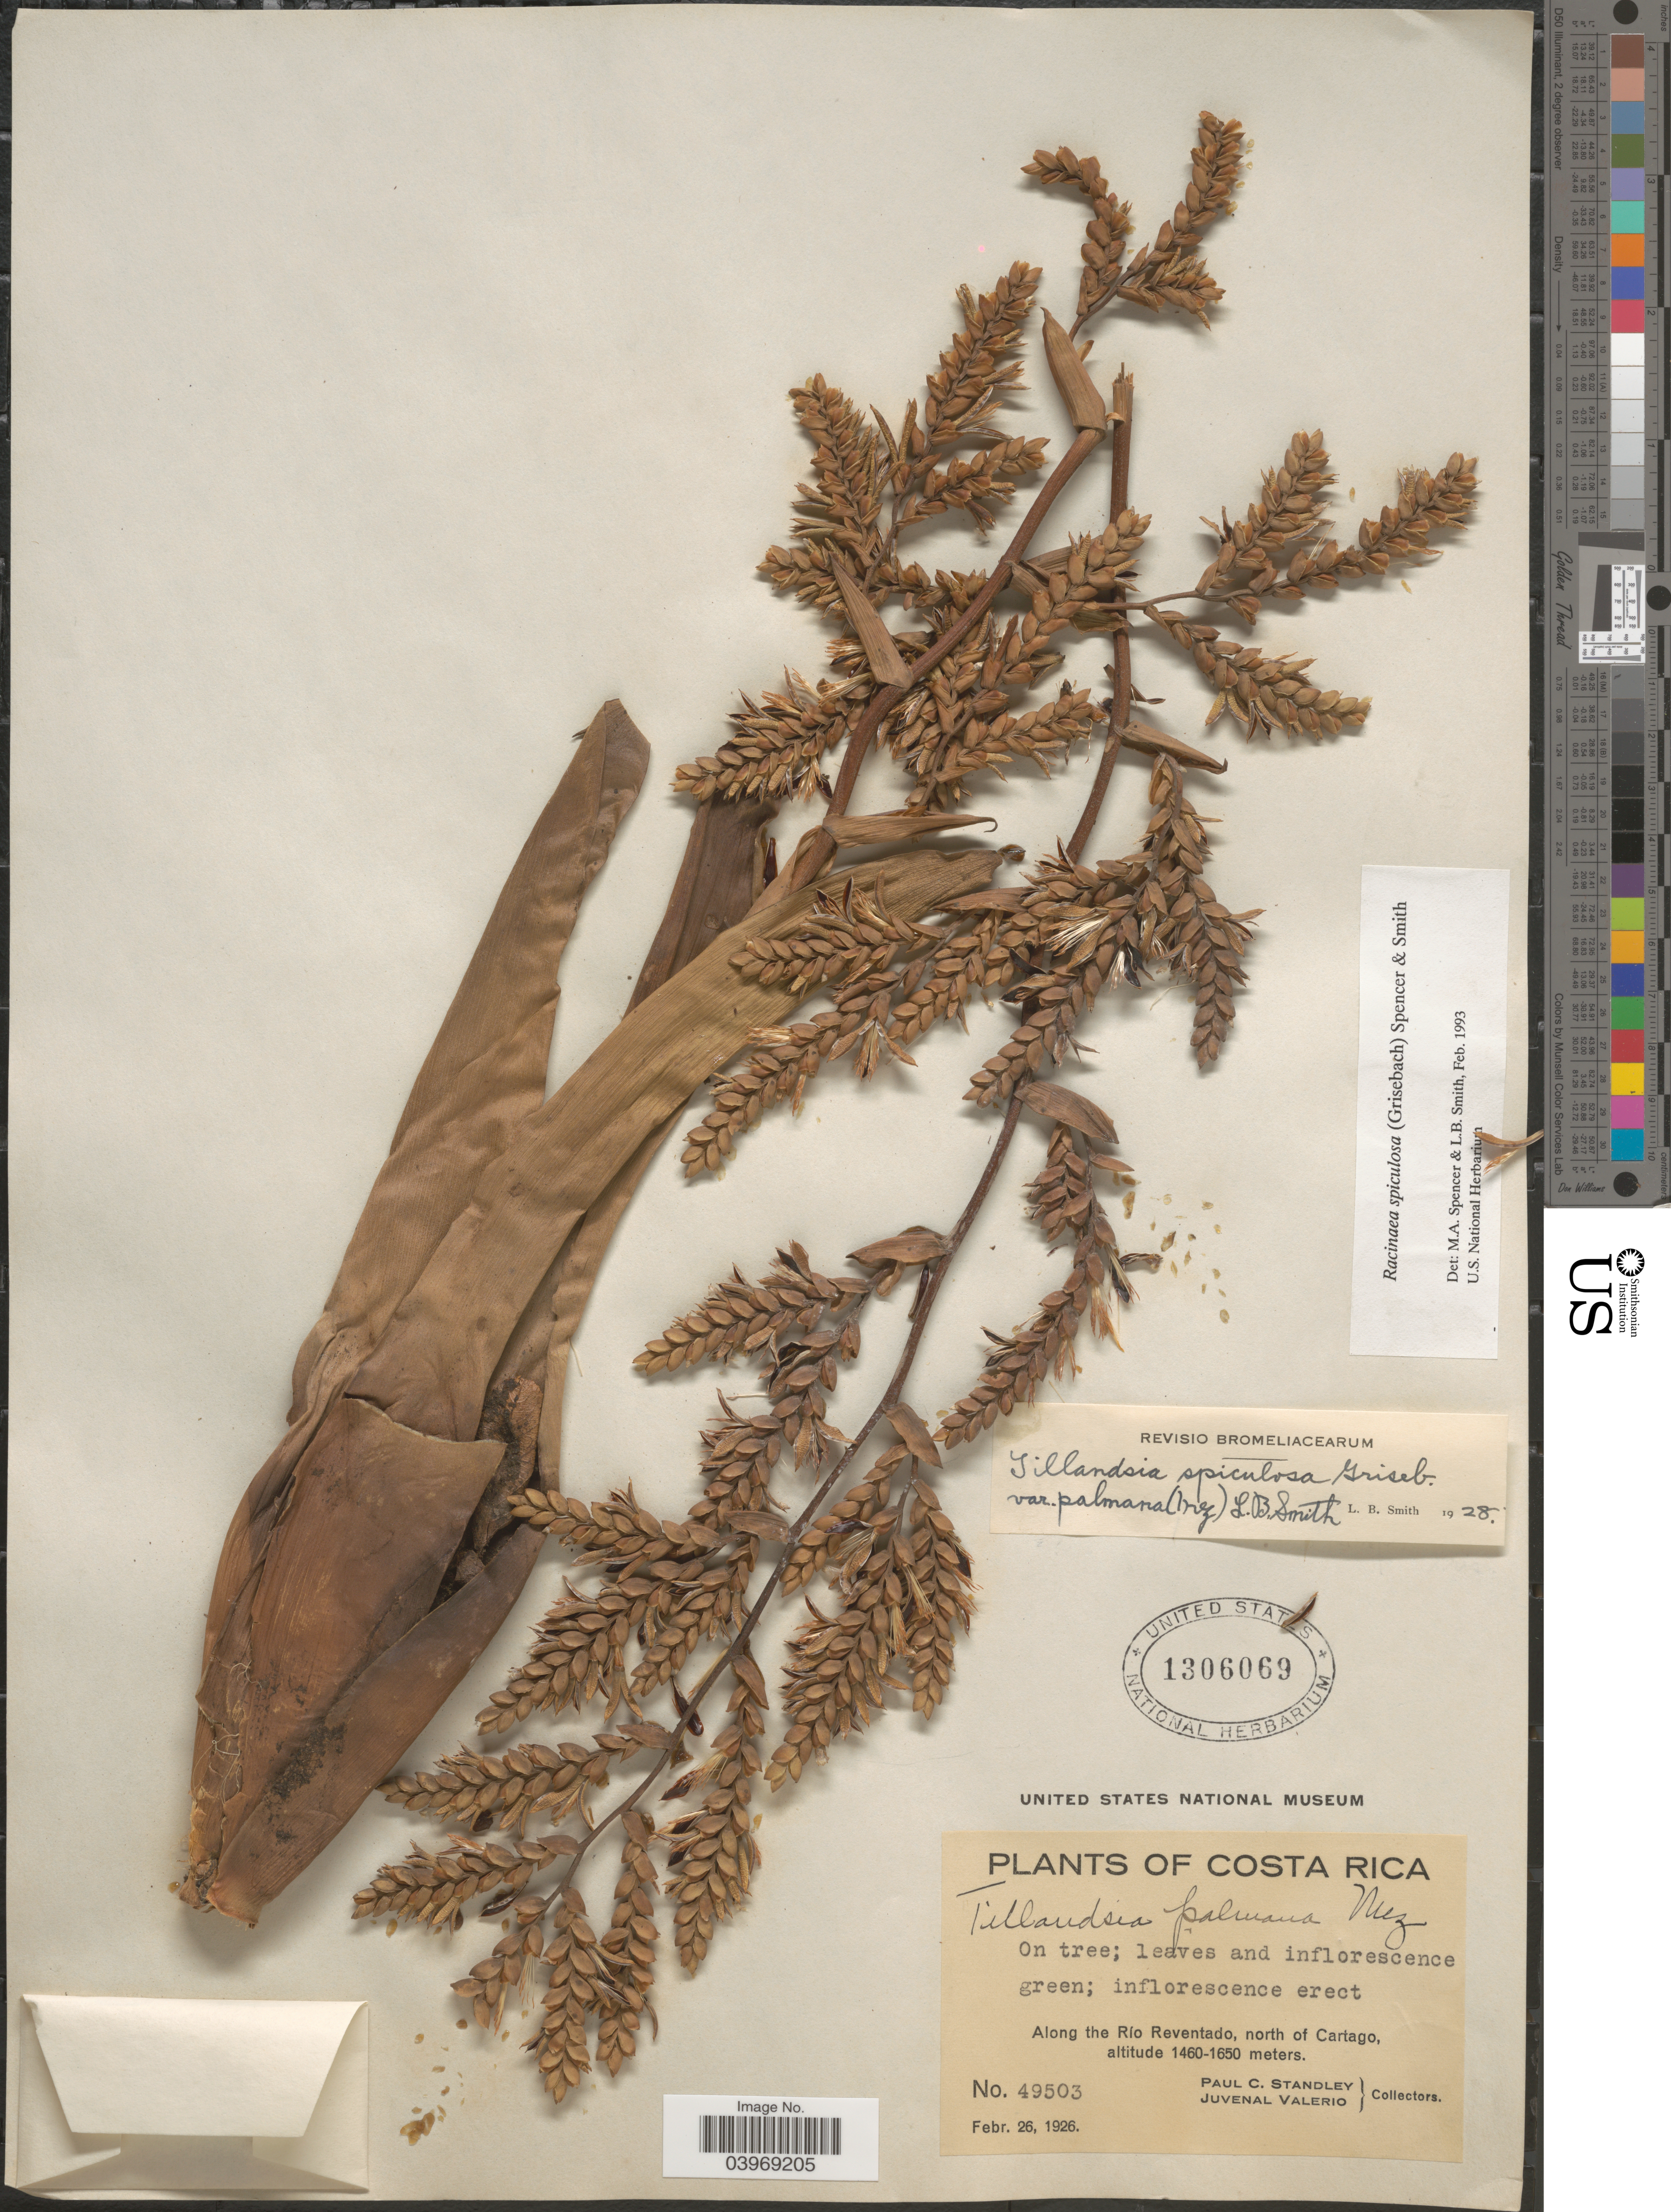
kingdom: Plantae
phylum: Tracheophyta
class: Liliopsida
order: Poales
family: Bromeliaceae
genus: Racinaea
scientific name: Racinaea spiculosa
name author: (Griseb.) M.A. Spencer & L.B. Sm.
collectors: P. C. Standley & J. Valerio R.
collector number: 49503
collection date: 1926-02-26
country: Costa Rica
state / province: Cartago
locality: Along the Río Reventado, north of Cartago.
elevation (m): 1460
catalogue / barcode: US 1306069